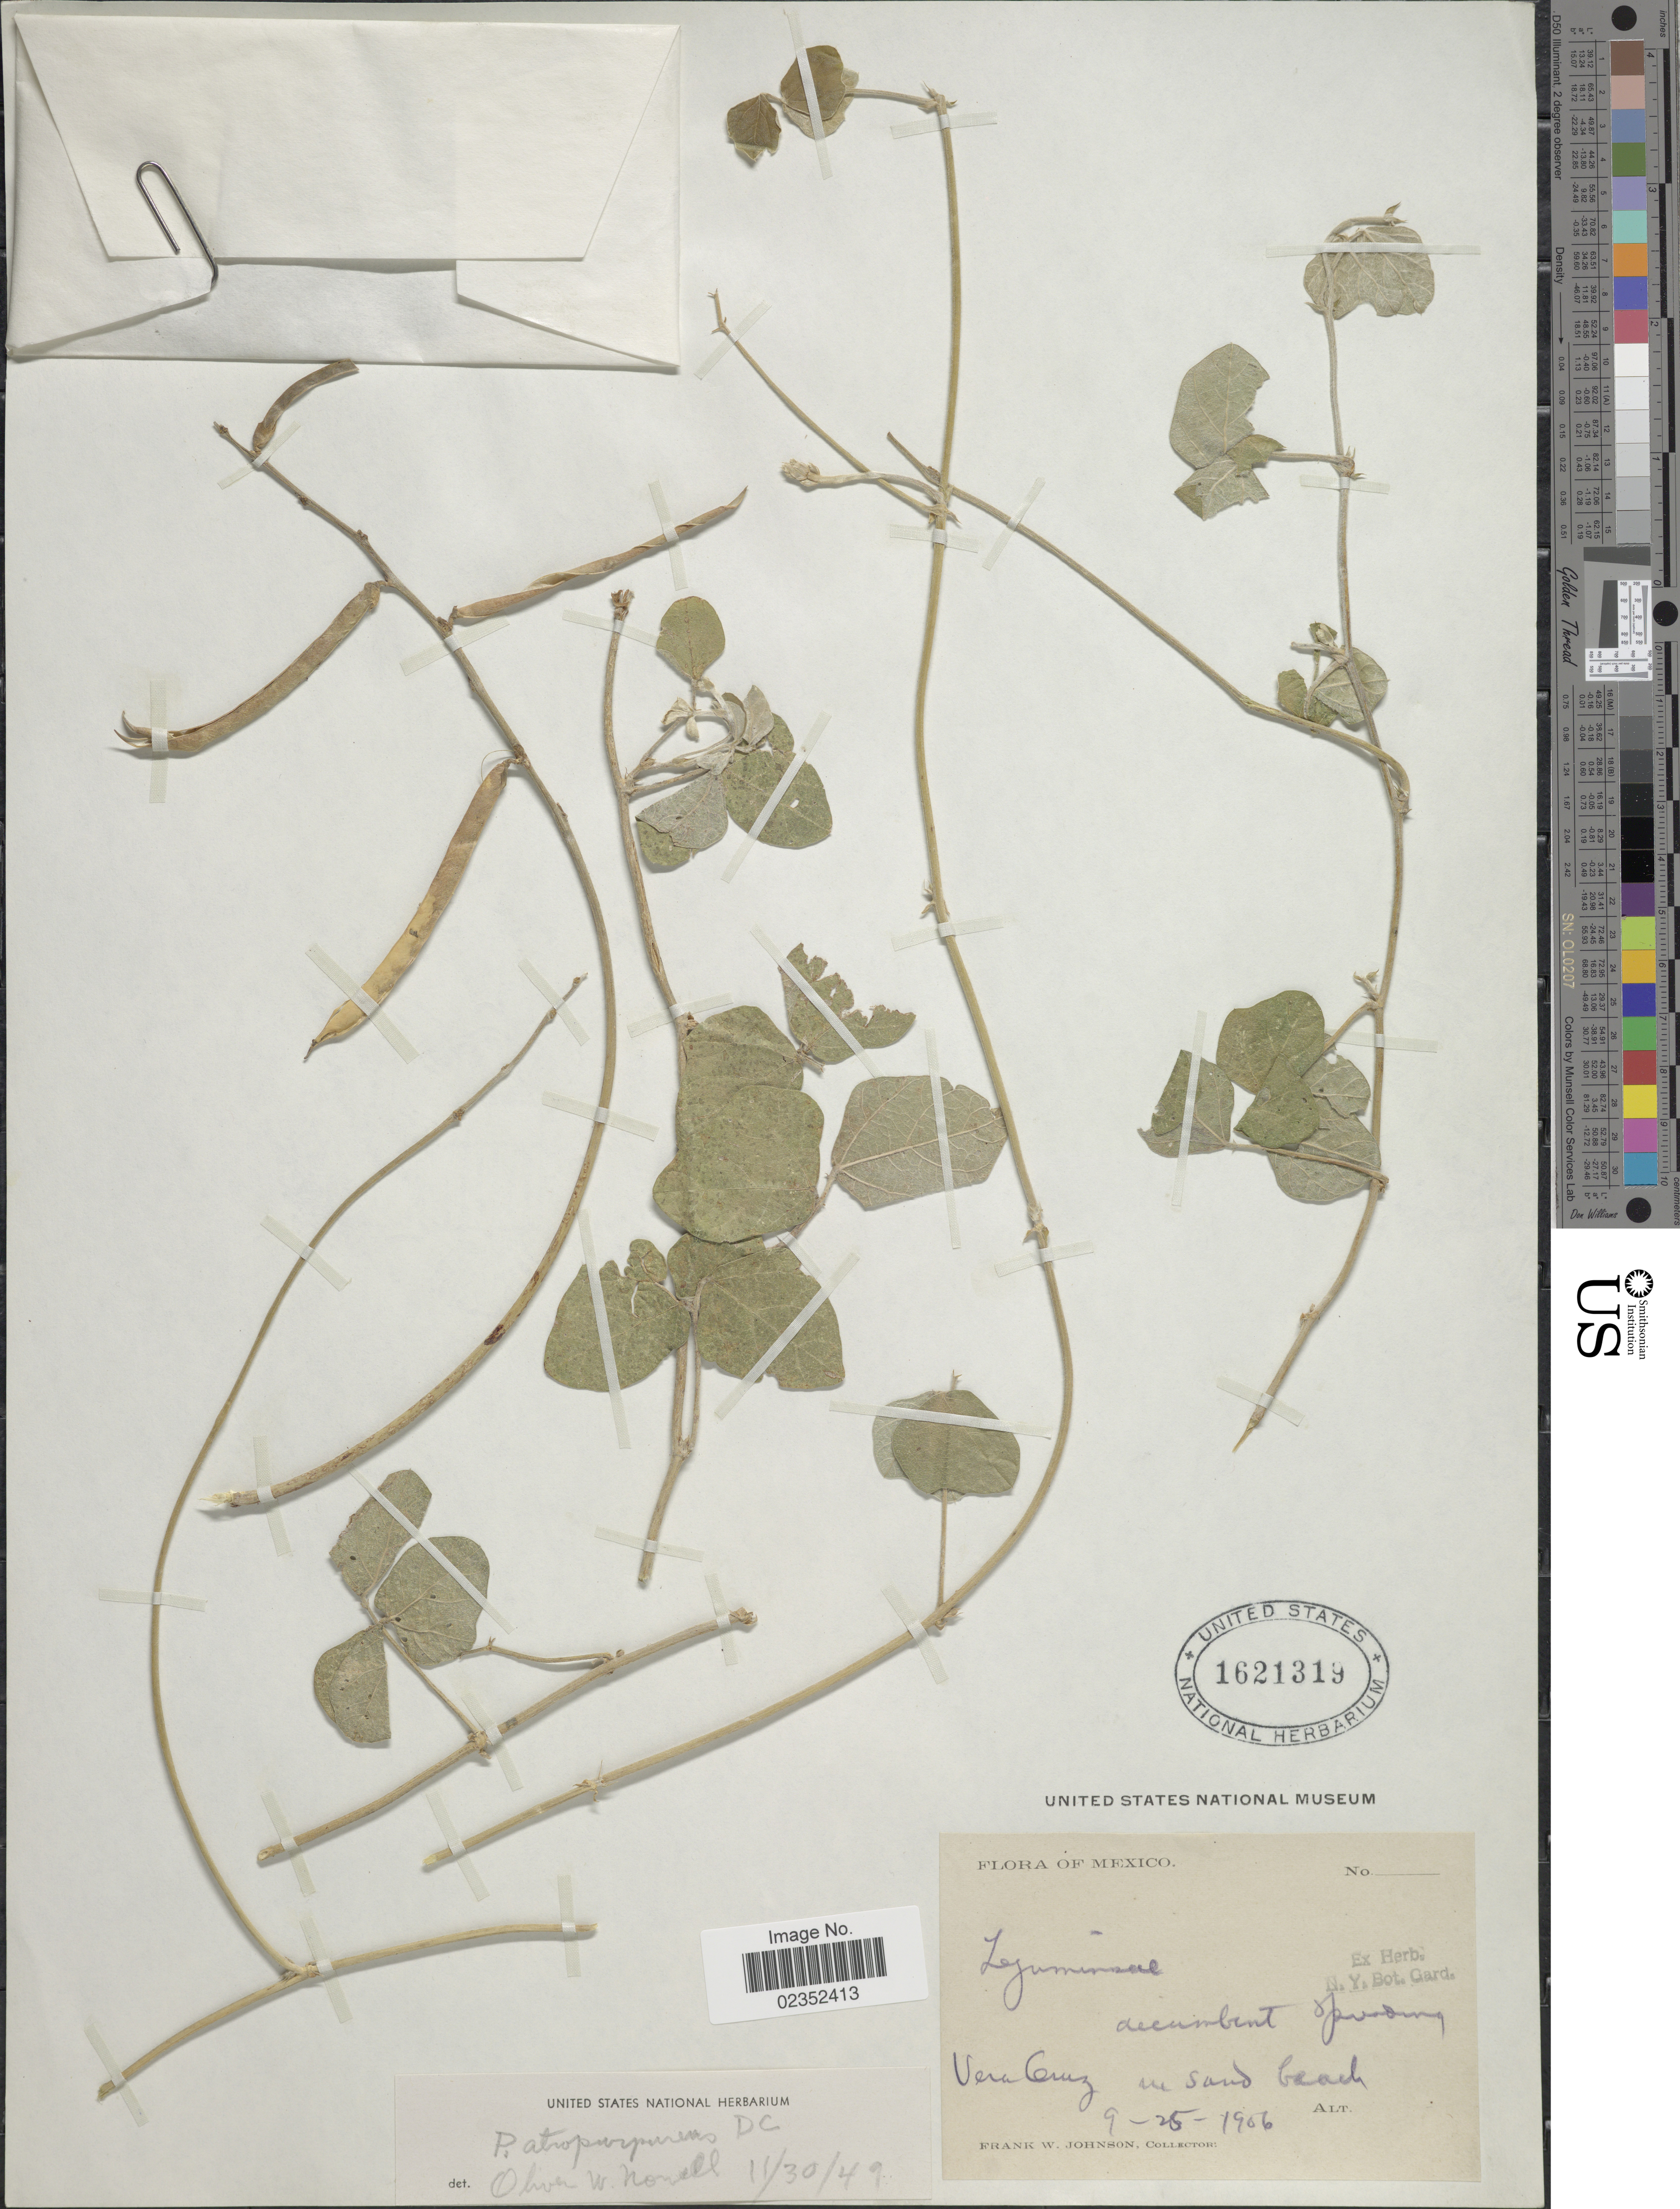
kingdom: Plantae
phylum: Tracheophyta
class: Magnoliopsida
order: Fabales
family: Fabaceae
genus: Macroptilium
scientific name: Macroptilium atropurpureum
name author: (DC.) Urb.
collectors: F. W. Johnson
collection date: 1956-09-25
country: Mexico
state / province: Veracruz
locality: Vera Cruz on sand beach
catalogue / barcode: US 1621319